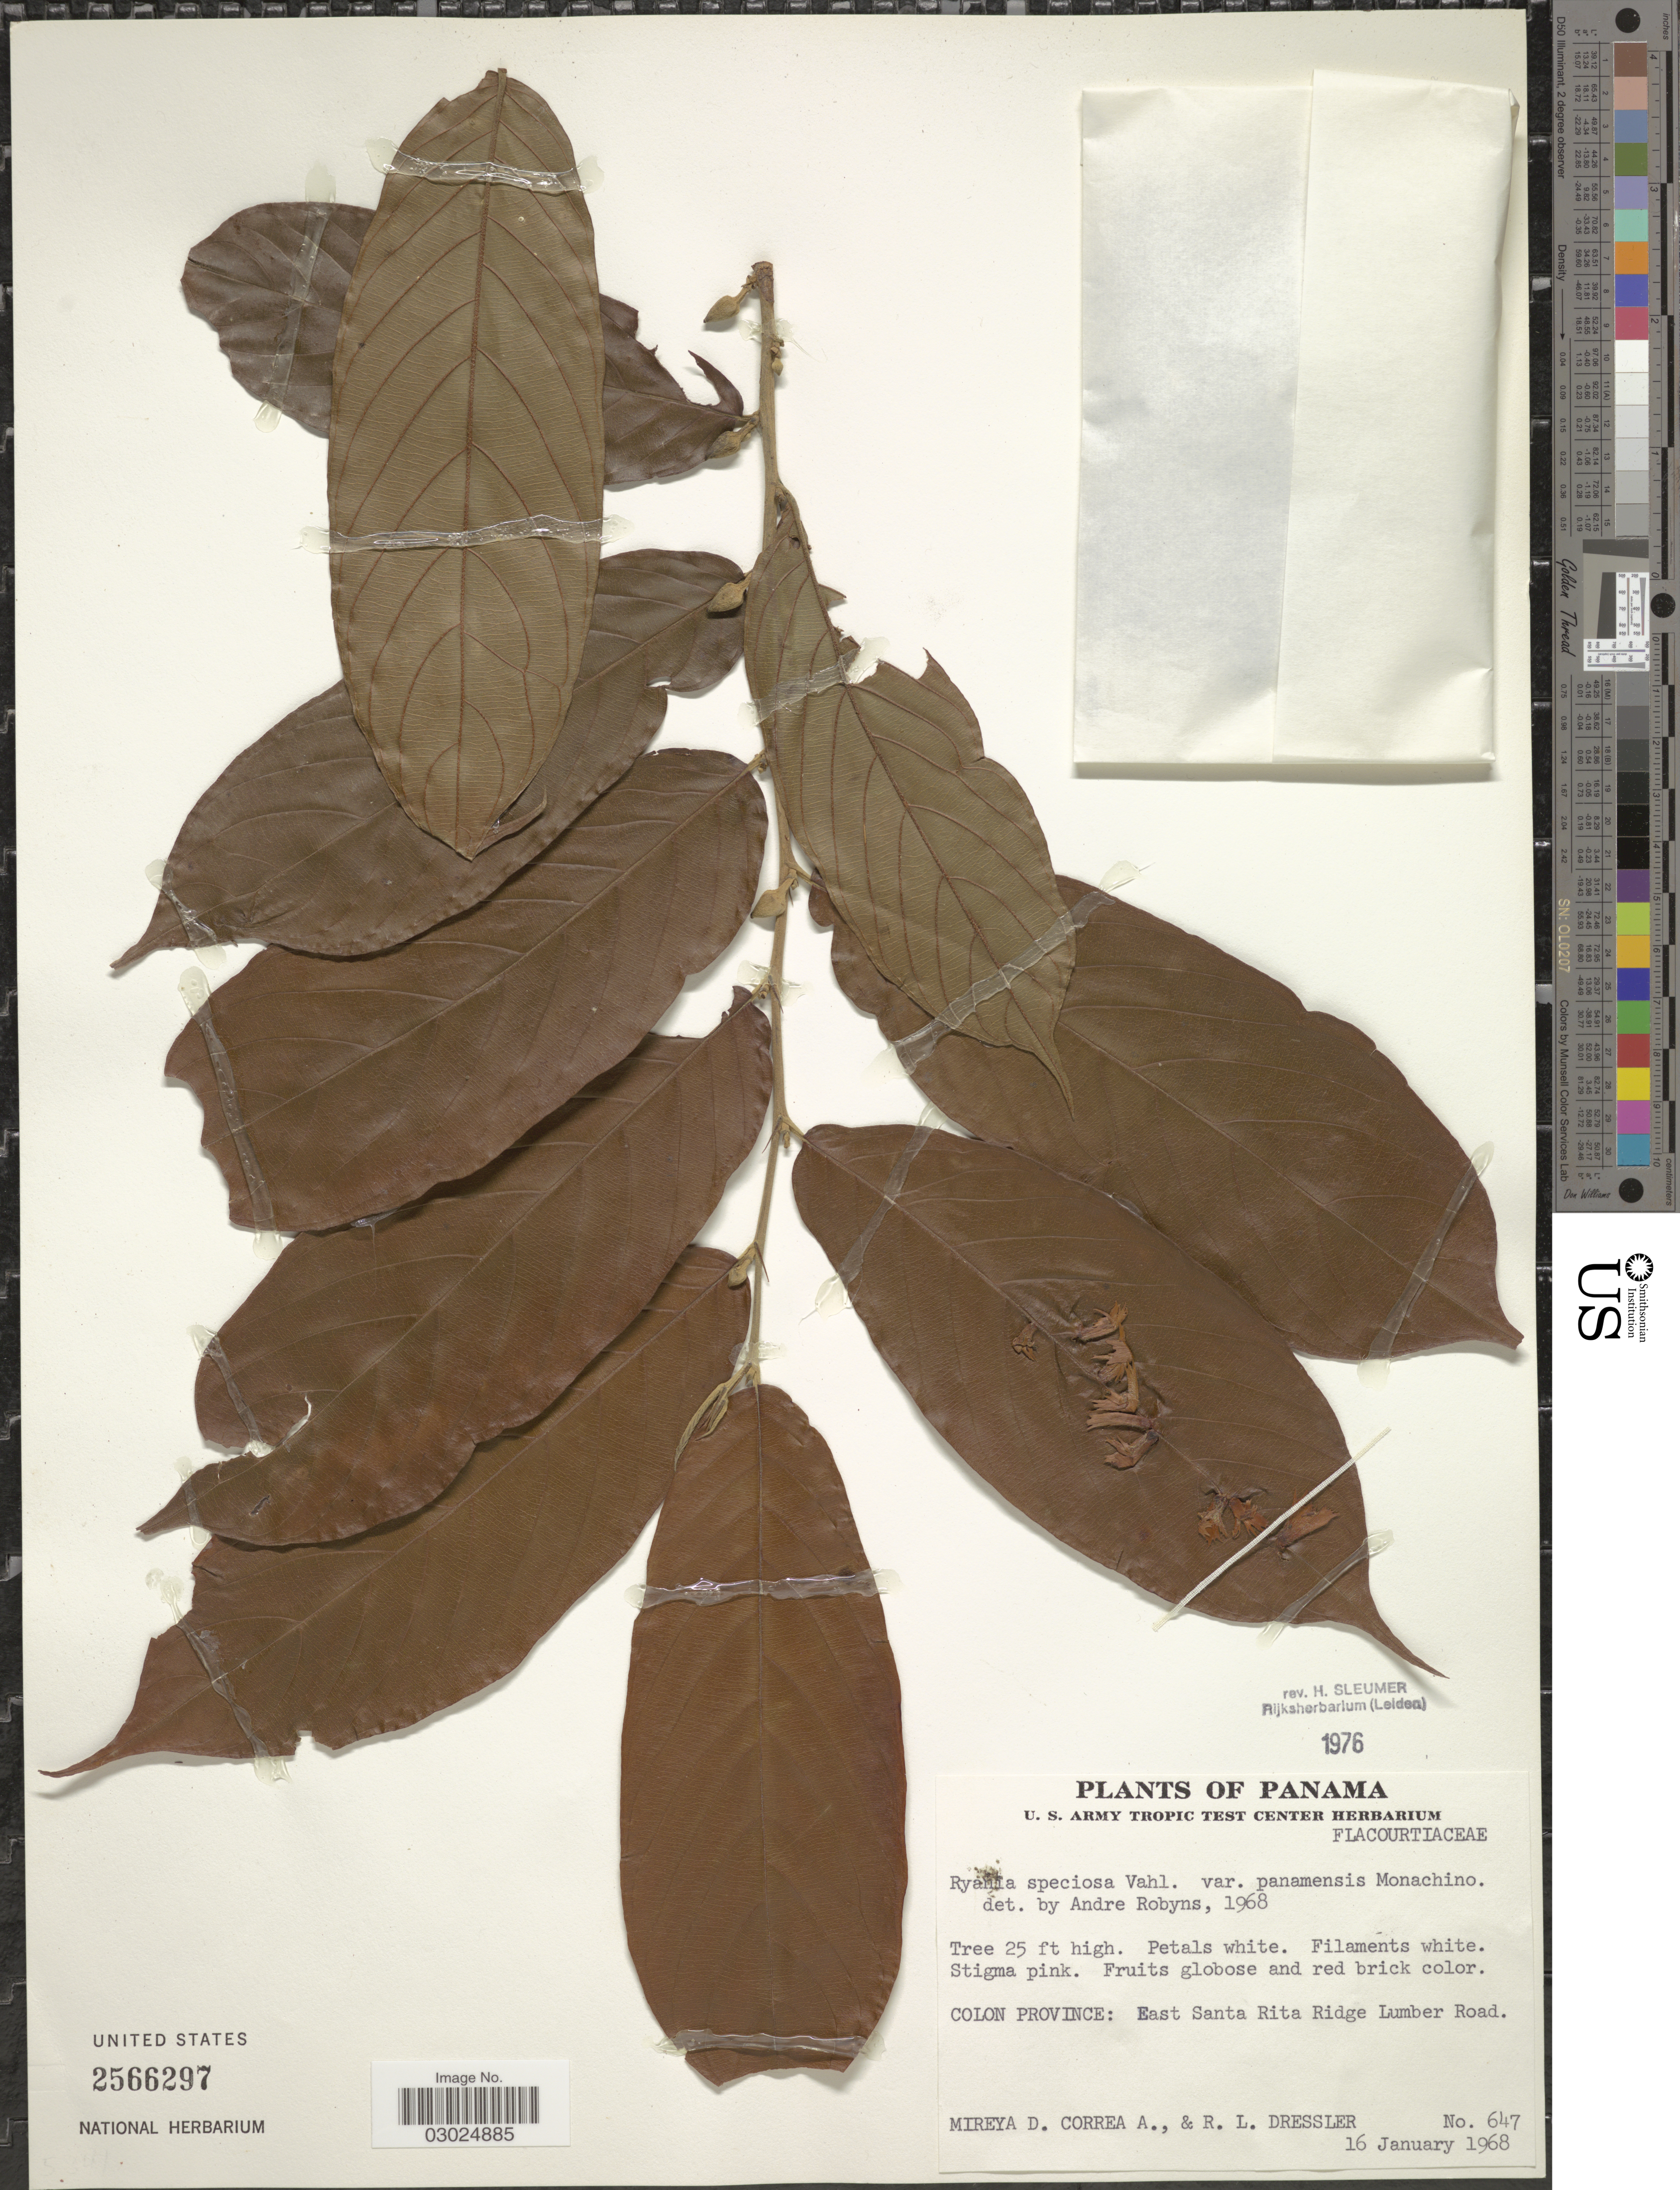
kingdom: Plantae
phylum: Tracheophyta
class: Magnoliopsida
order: Malpighiales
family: Salicaceae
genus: Ryania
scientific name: Ryania speciosa var. panamensis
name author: Monach.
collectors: M. D. Corrêa-A. & R. Dressler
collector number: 647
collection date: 1968-01-16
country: Panama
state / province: Colón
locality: Colon Province: East Santa Rita Ridge Lumber Road.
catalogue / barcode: US 2566297